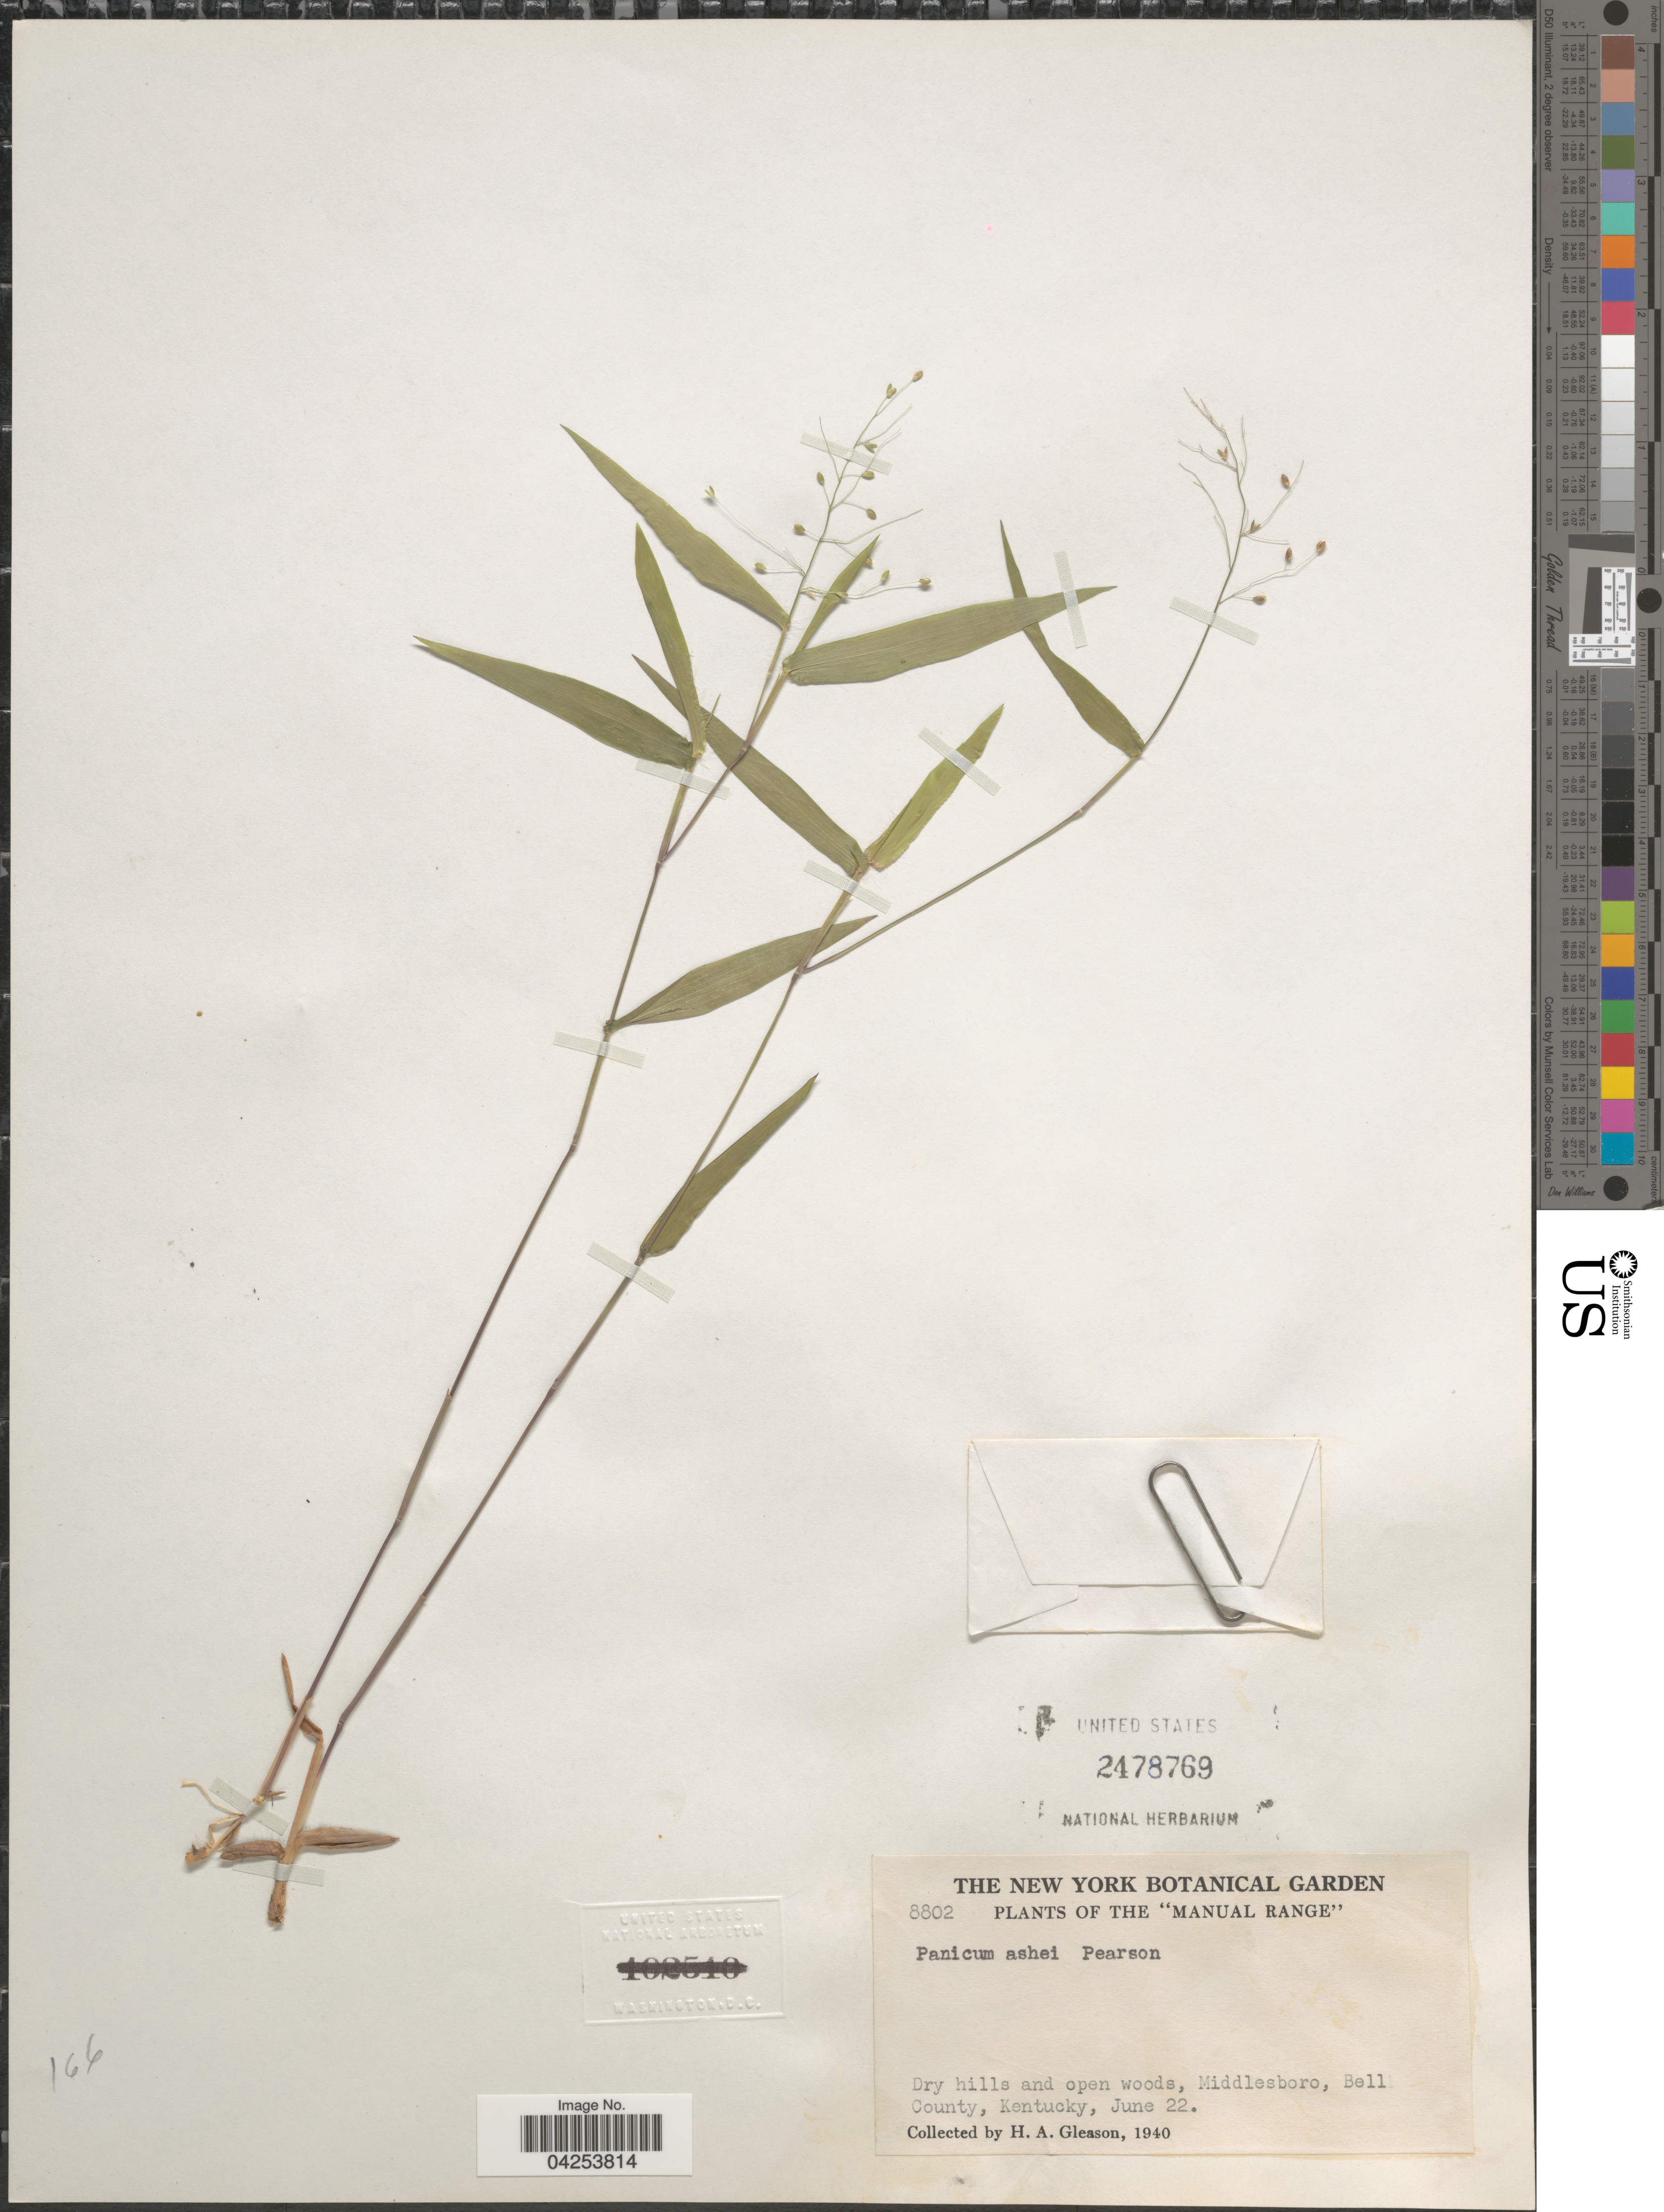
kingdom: Plantae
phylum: Tracheophyta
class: Liliopsida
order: Poales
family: Poaceae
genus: Dichanthelium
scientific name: Dichanthelium commutatum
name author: (Schult.) Gould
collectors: H. A. Gleason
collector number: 8802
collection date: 1940-06-22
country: United States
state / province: Kentucky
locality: The "Manual Range". Dry hills and open woods, Middlesboro, Bell County.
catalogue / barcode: US 2478769